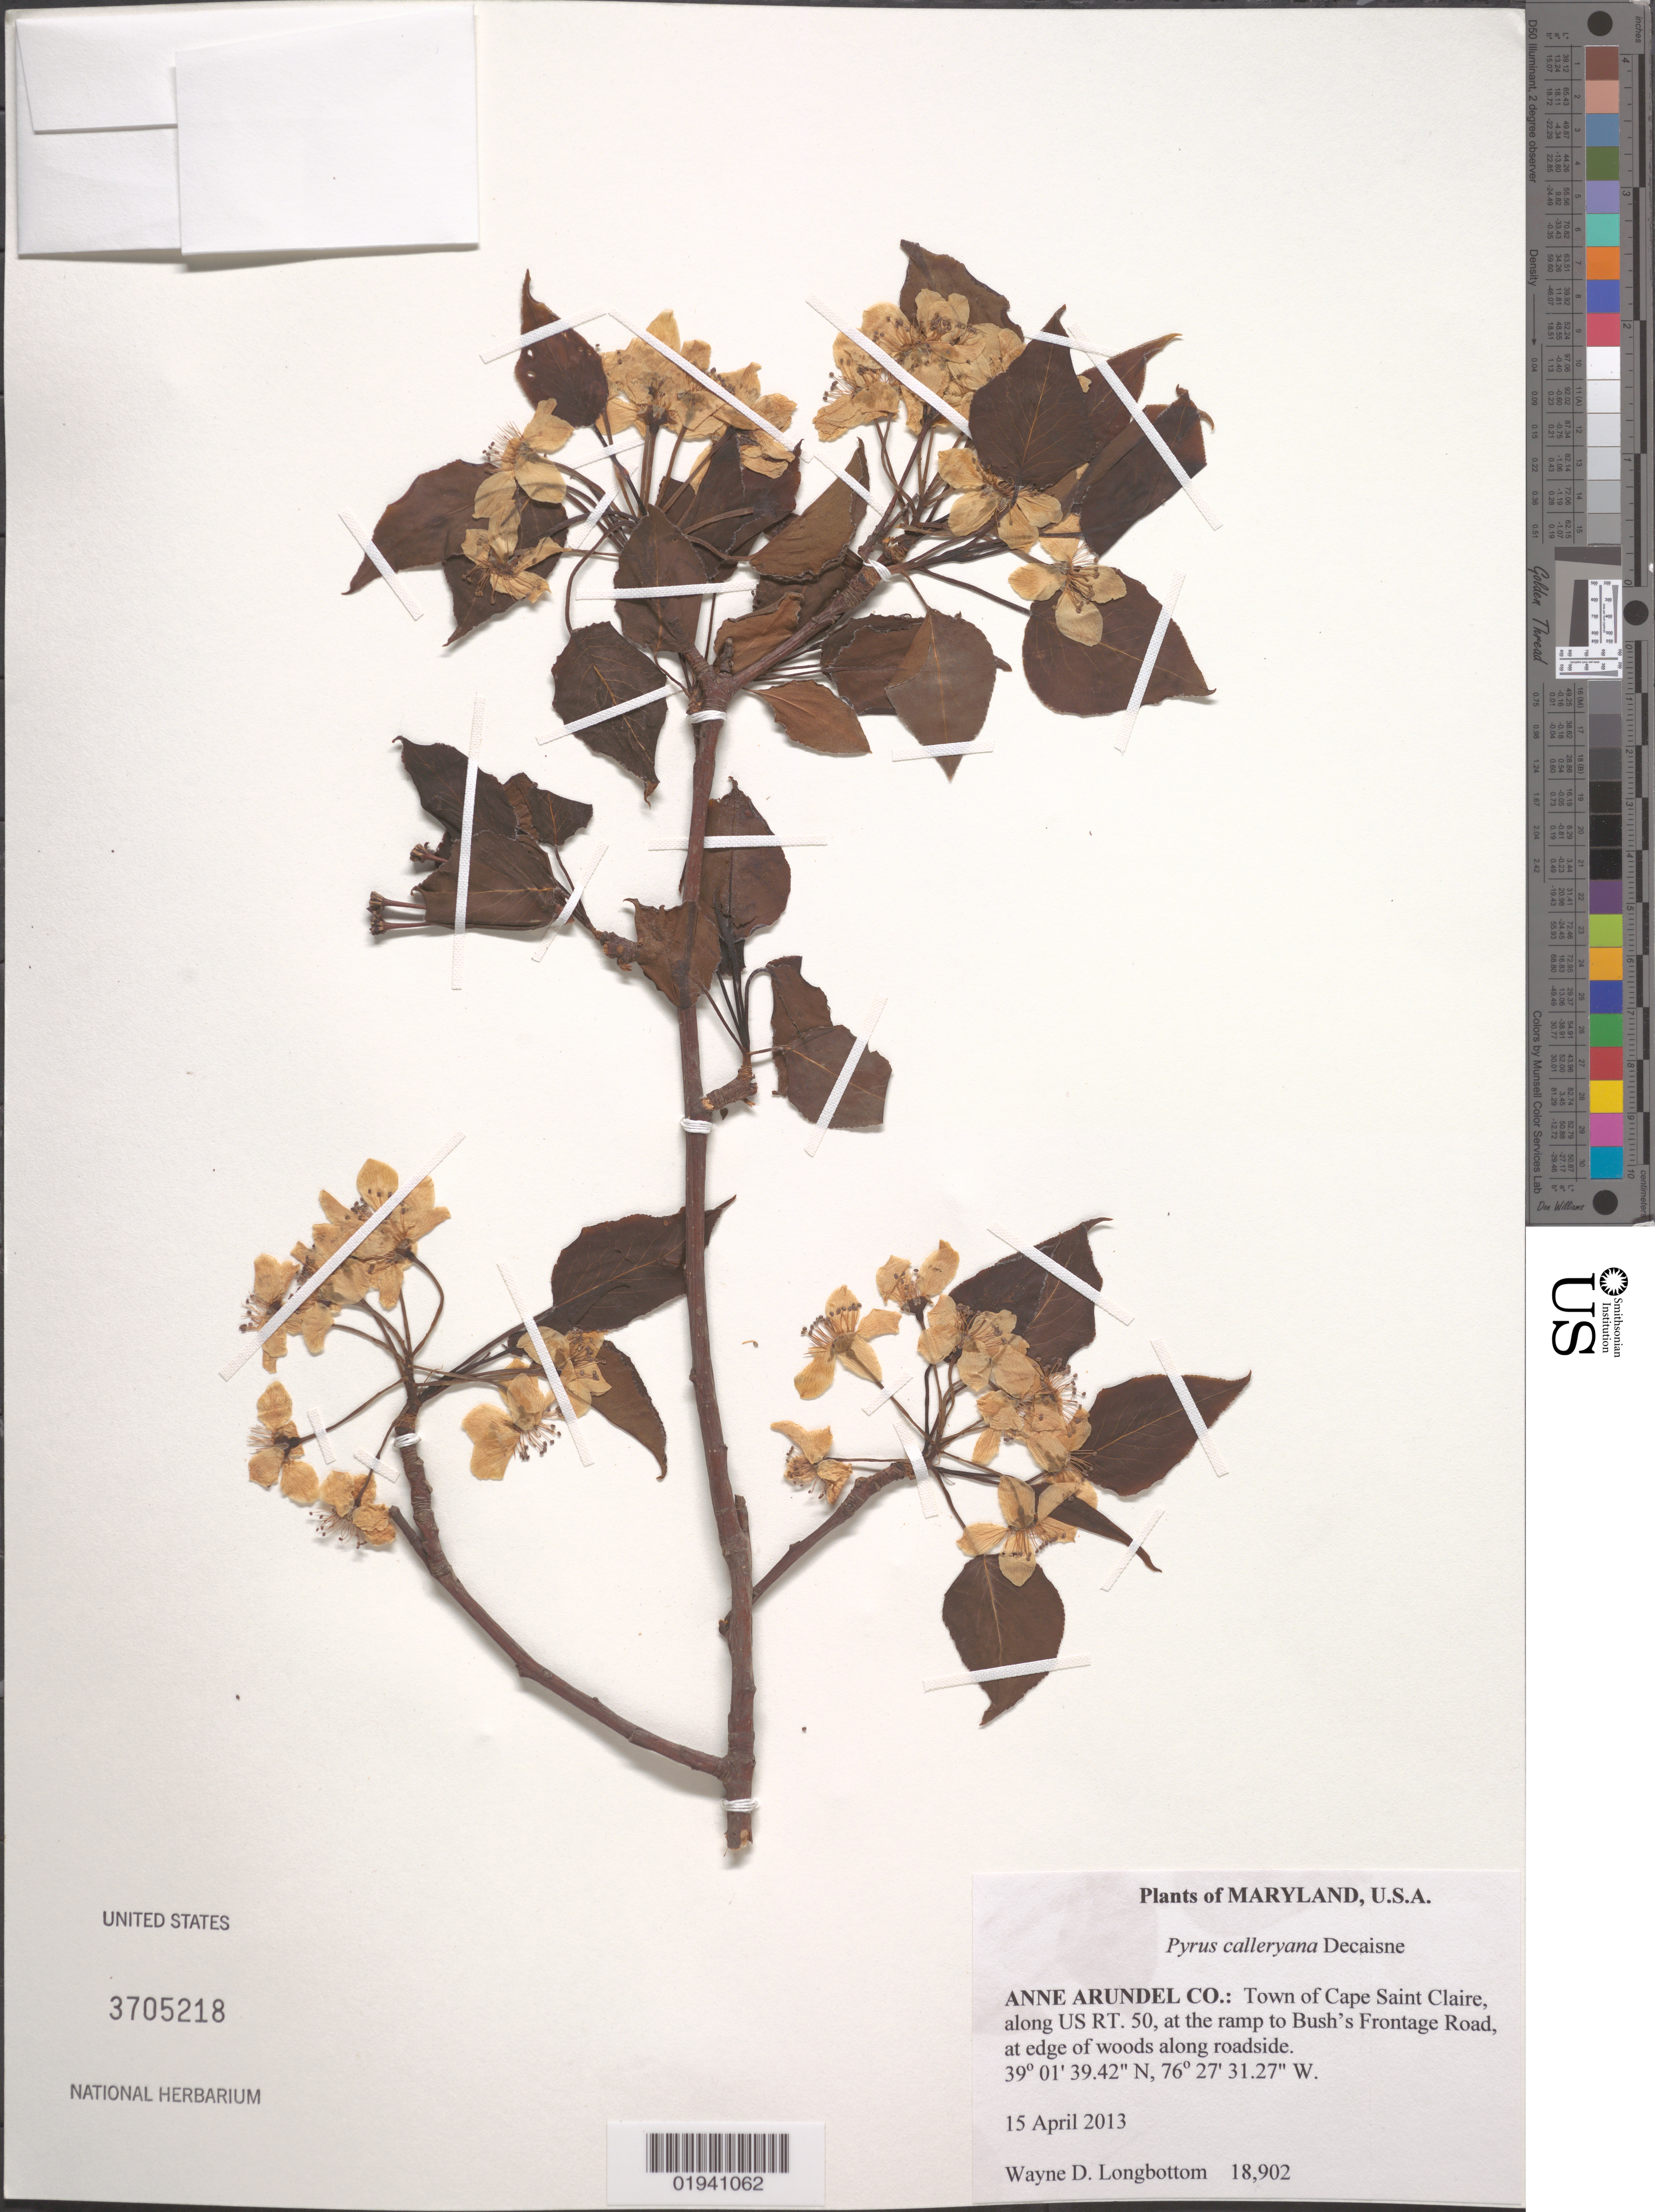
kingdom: Plantae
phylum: Tracheophyta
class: Magnoliopsida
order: Rosales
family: Rosaceae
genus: Pyrus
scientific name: Pyrus calleryana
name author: Decne.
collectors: W. D. Longbottom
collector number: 18902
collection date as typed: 15 April 2013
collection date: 2013-04-15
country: United States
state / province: Maryland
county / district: Anne Arundel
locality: Town of Cape Saint Claire, along US RT. 50, at the ramp to Bush's Frontage Road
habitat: at edge of woods along roadside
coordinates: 39°05'43.60" N, 76°33'44.29"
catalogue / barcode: US 3705218